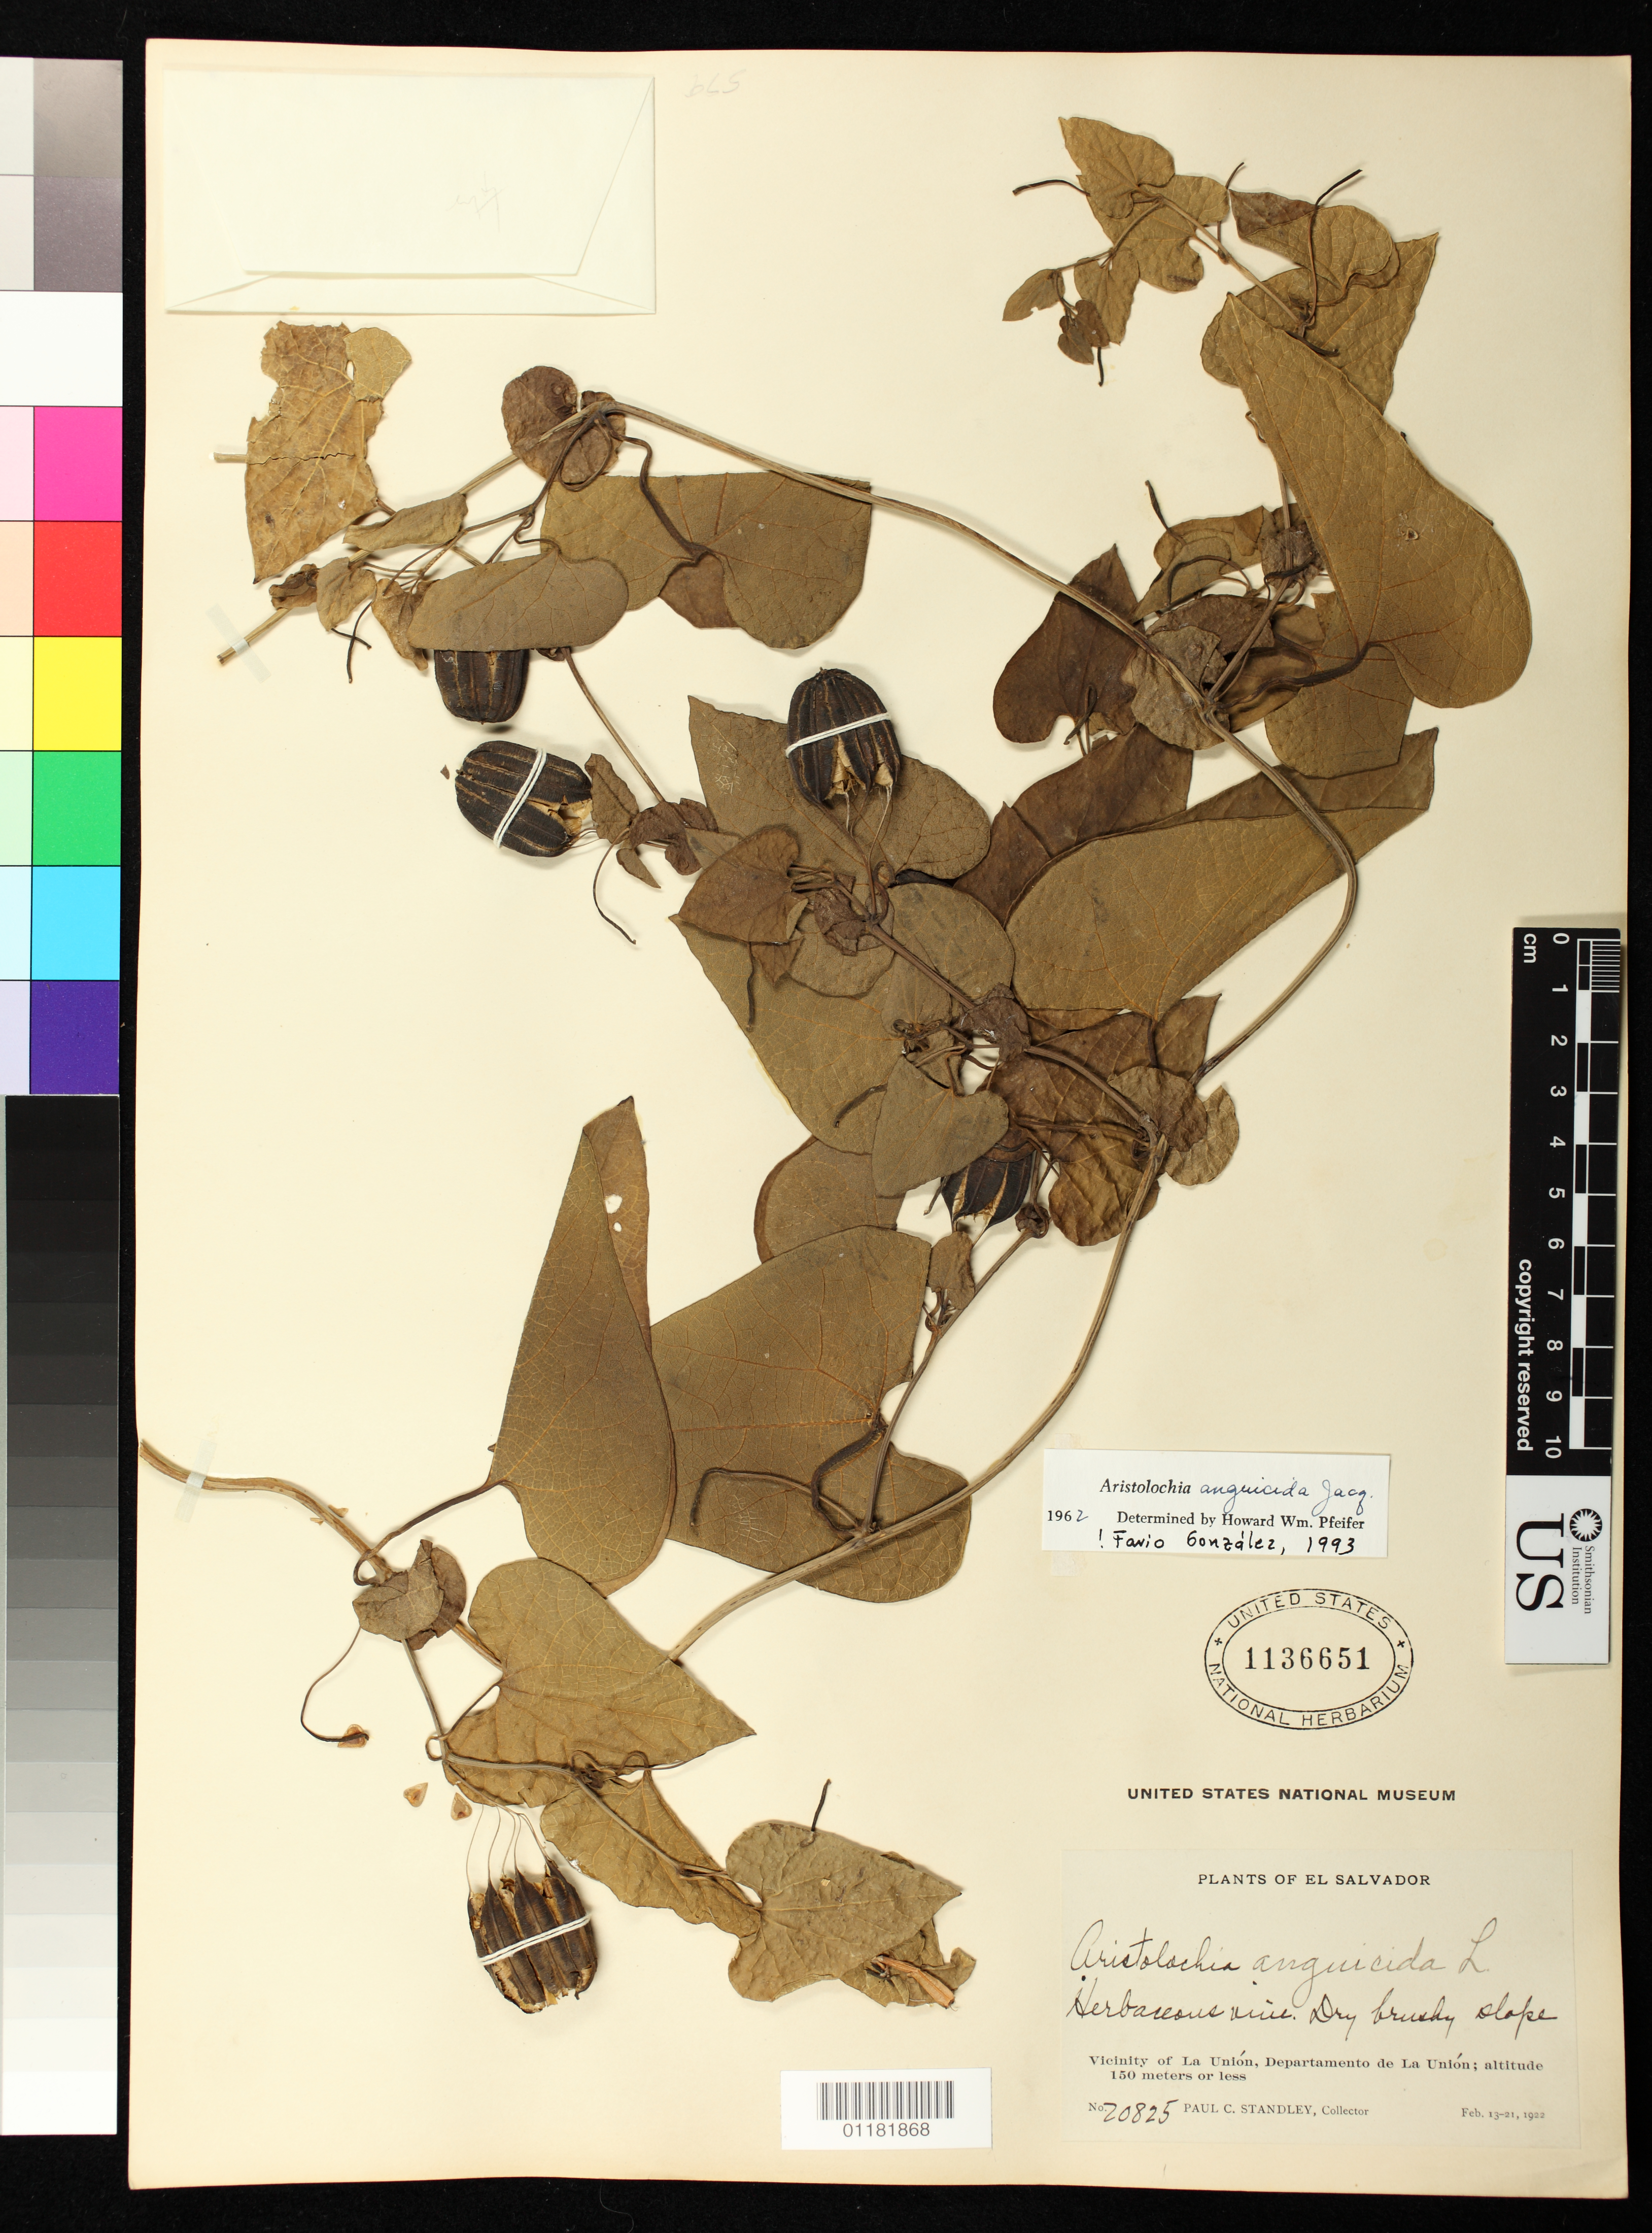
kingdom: Plantae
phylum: Tracheophyta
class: Magnoliopsida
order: Piperales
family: Aristolochiaceae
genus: Aristolochia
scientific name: Aristolochia anguicida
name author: Jacq.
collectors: P. C. Standley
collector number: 20805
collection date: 1922-02-13/1922-02-21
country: El Salvador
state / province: La Unión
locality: Vicinity of La Union.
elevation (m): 0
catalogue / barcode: US 1136651